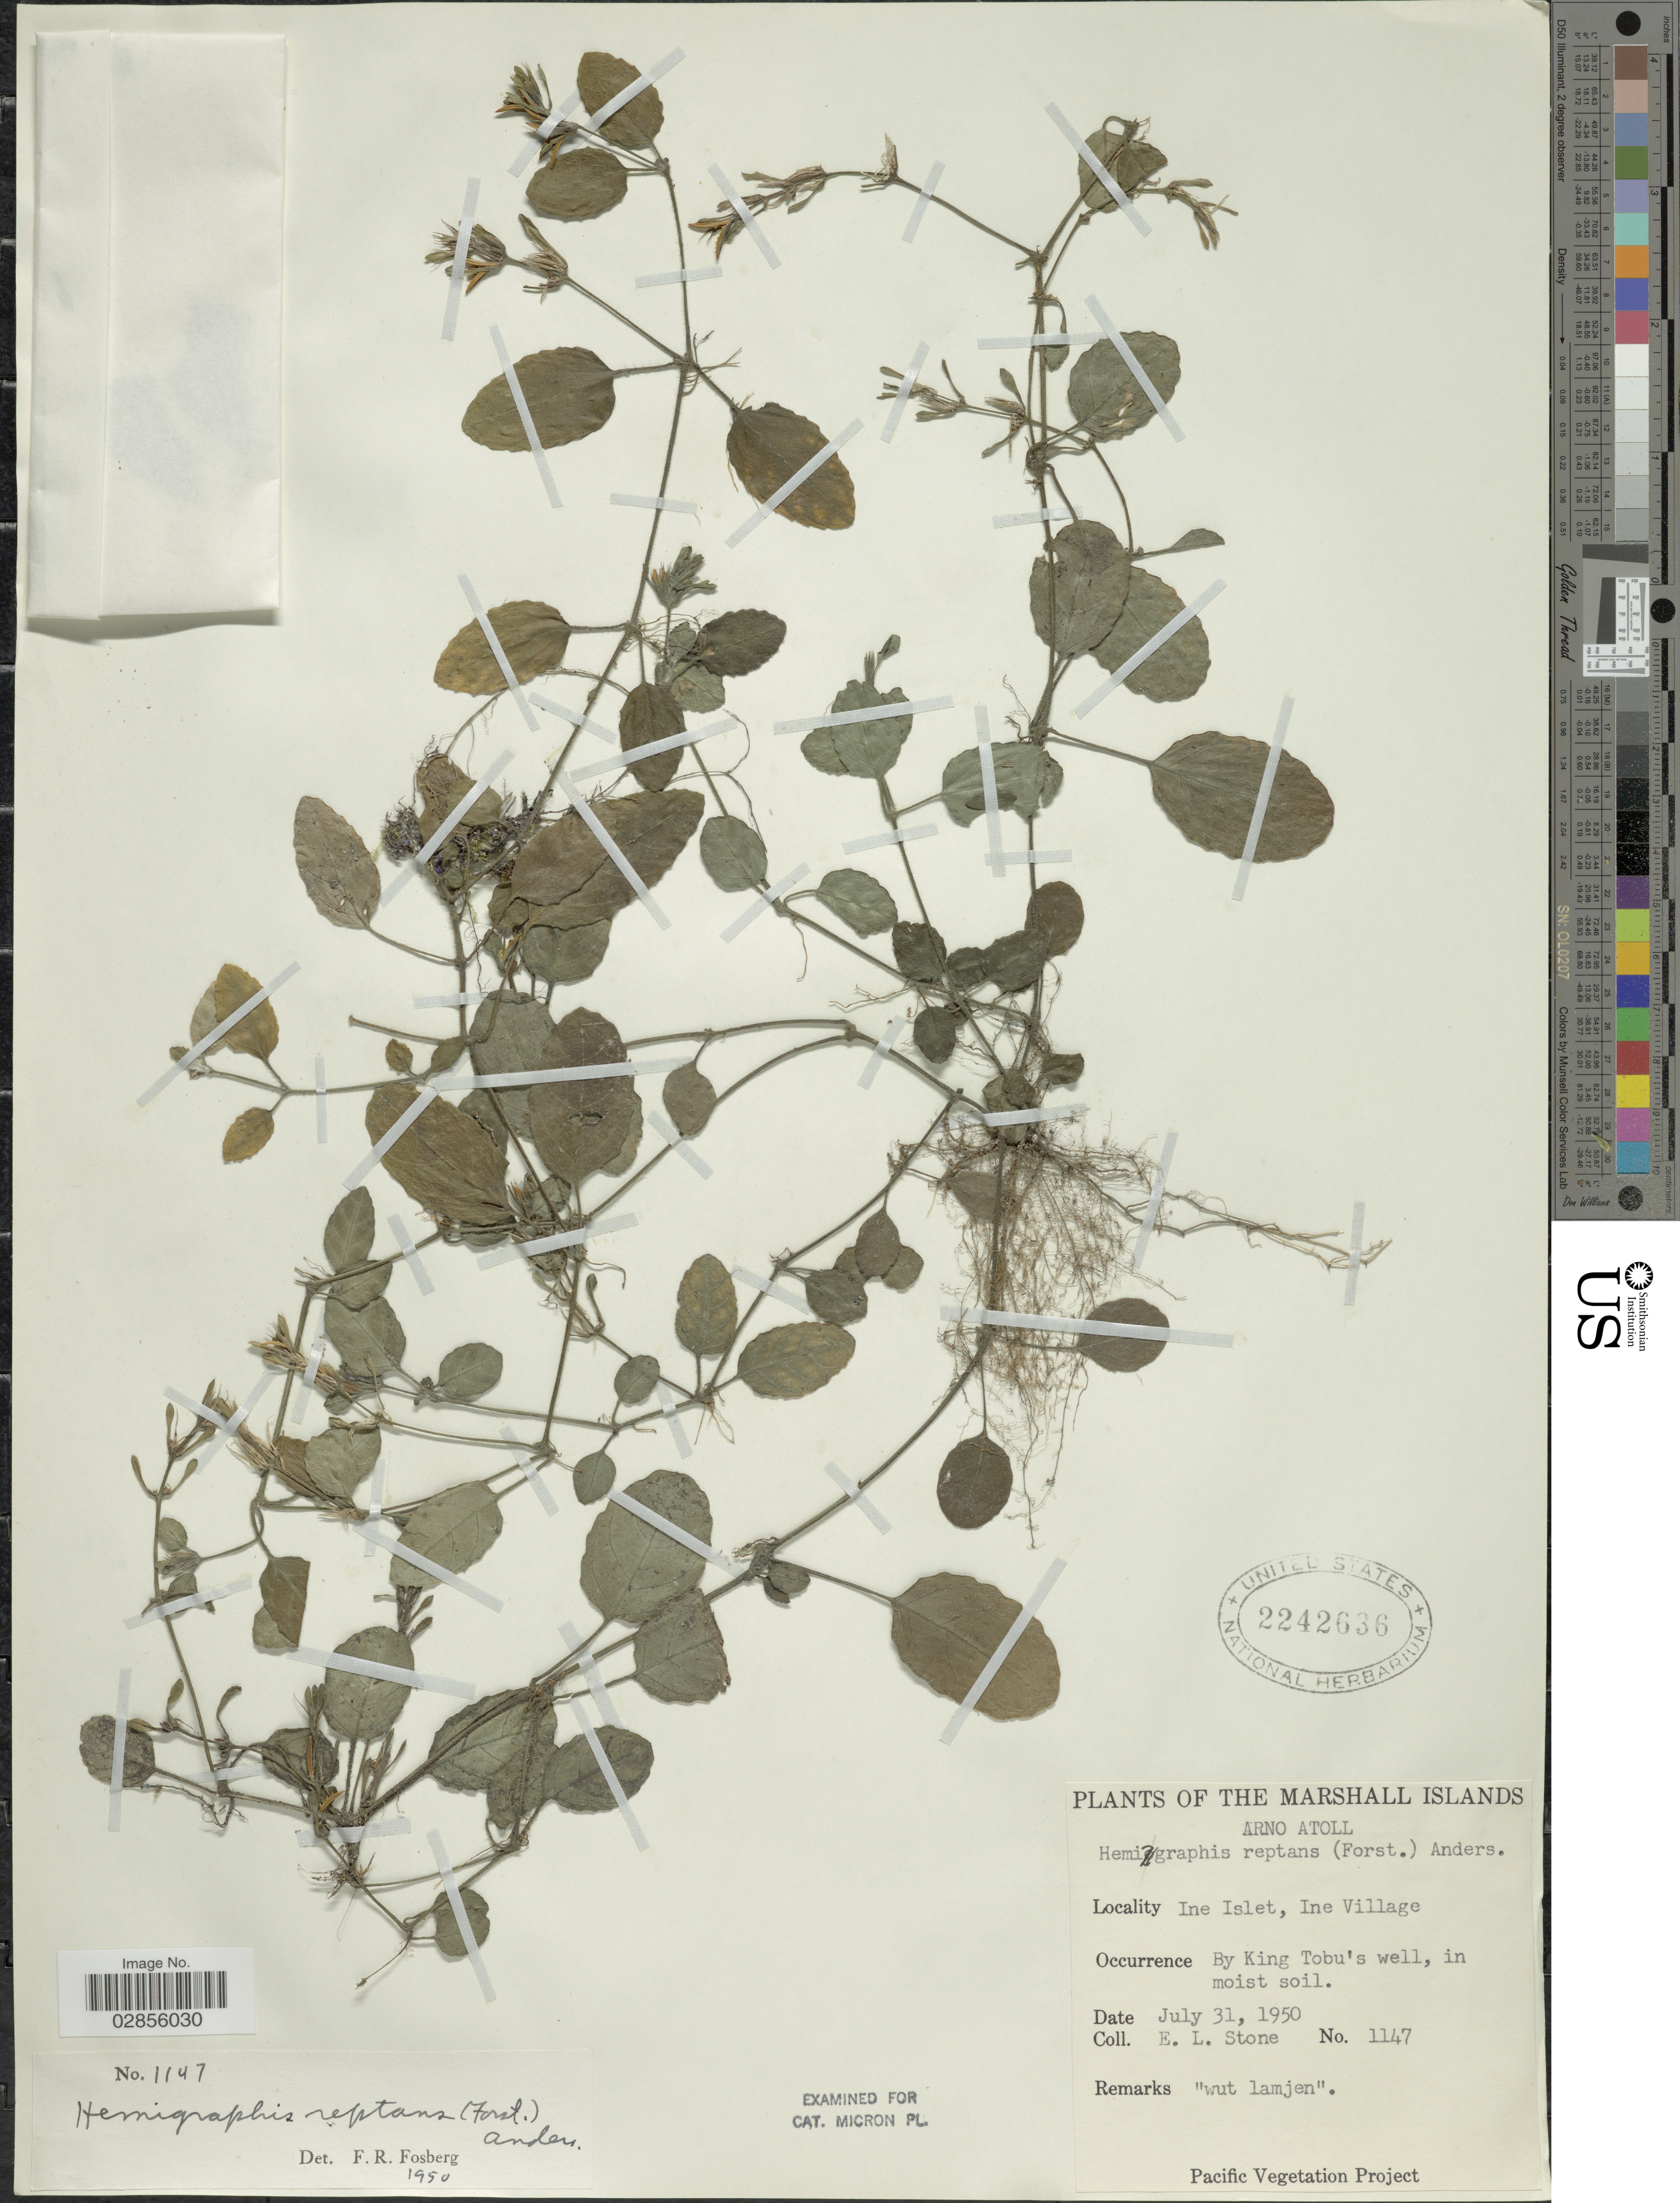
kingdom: Plantae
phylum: Tracheophyta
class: Magnoliopsida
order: Lamiales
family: Acanthaceae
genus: Strobilanthes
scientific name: Strobilanthes reptans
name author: (G. Forst.) Moylan ex Y.F. Deng & J.R.I. Wood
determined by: Wagner, W. L., (BOT), Smithsonian Institution - National Museum of Natural History (UNITED STATES)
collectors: E. L. Stone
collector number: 1147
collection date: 1950-07-31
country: Marshall Islands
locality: The Marshall Islands. Arno Atoll. Ine Islet, Ine Village. By King Tobu's well.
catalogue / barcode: US 2242636